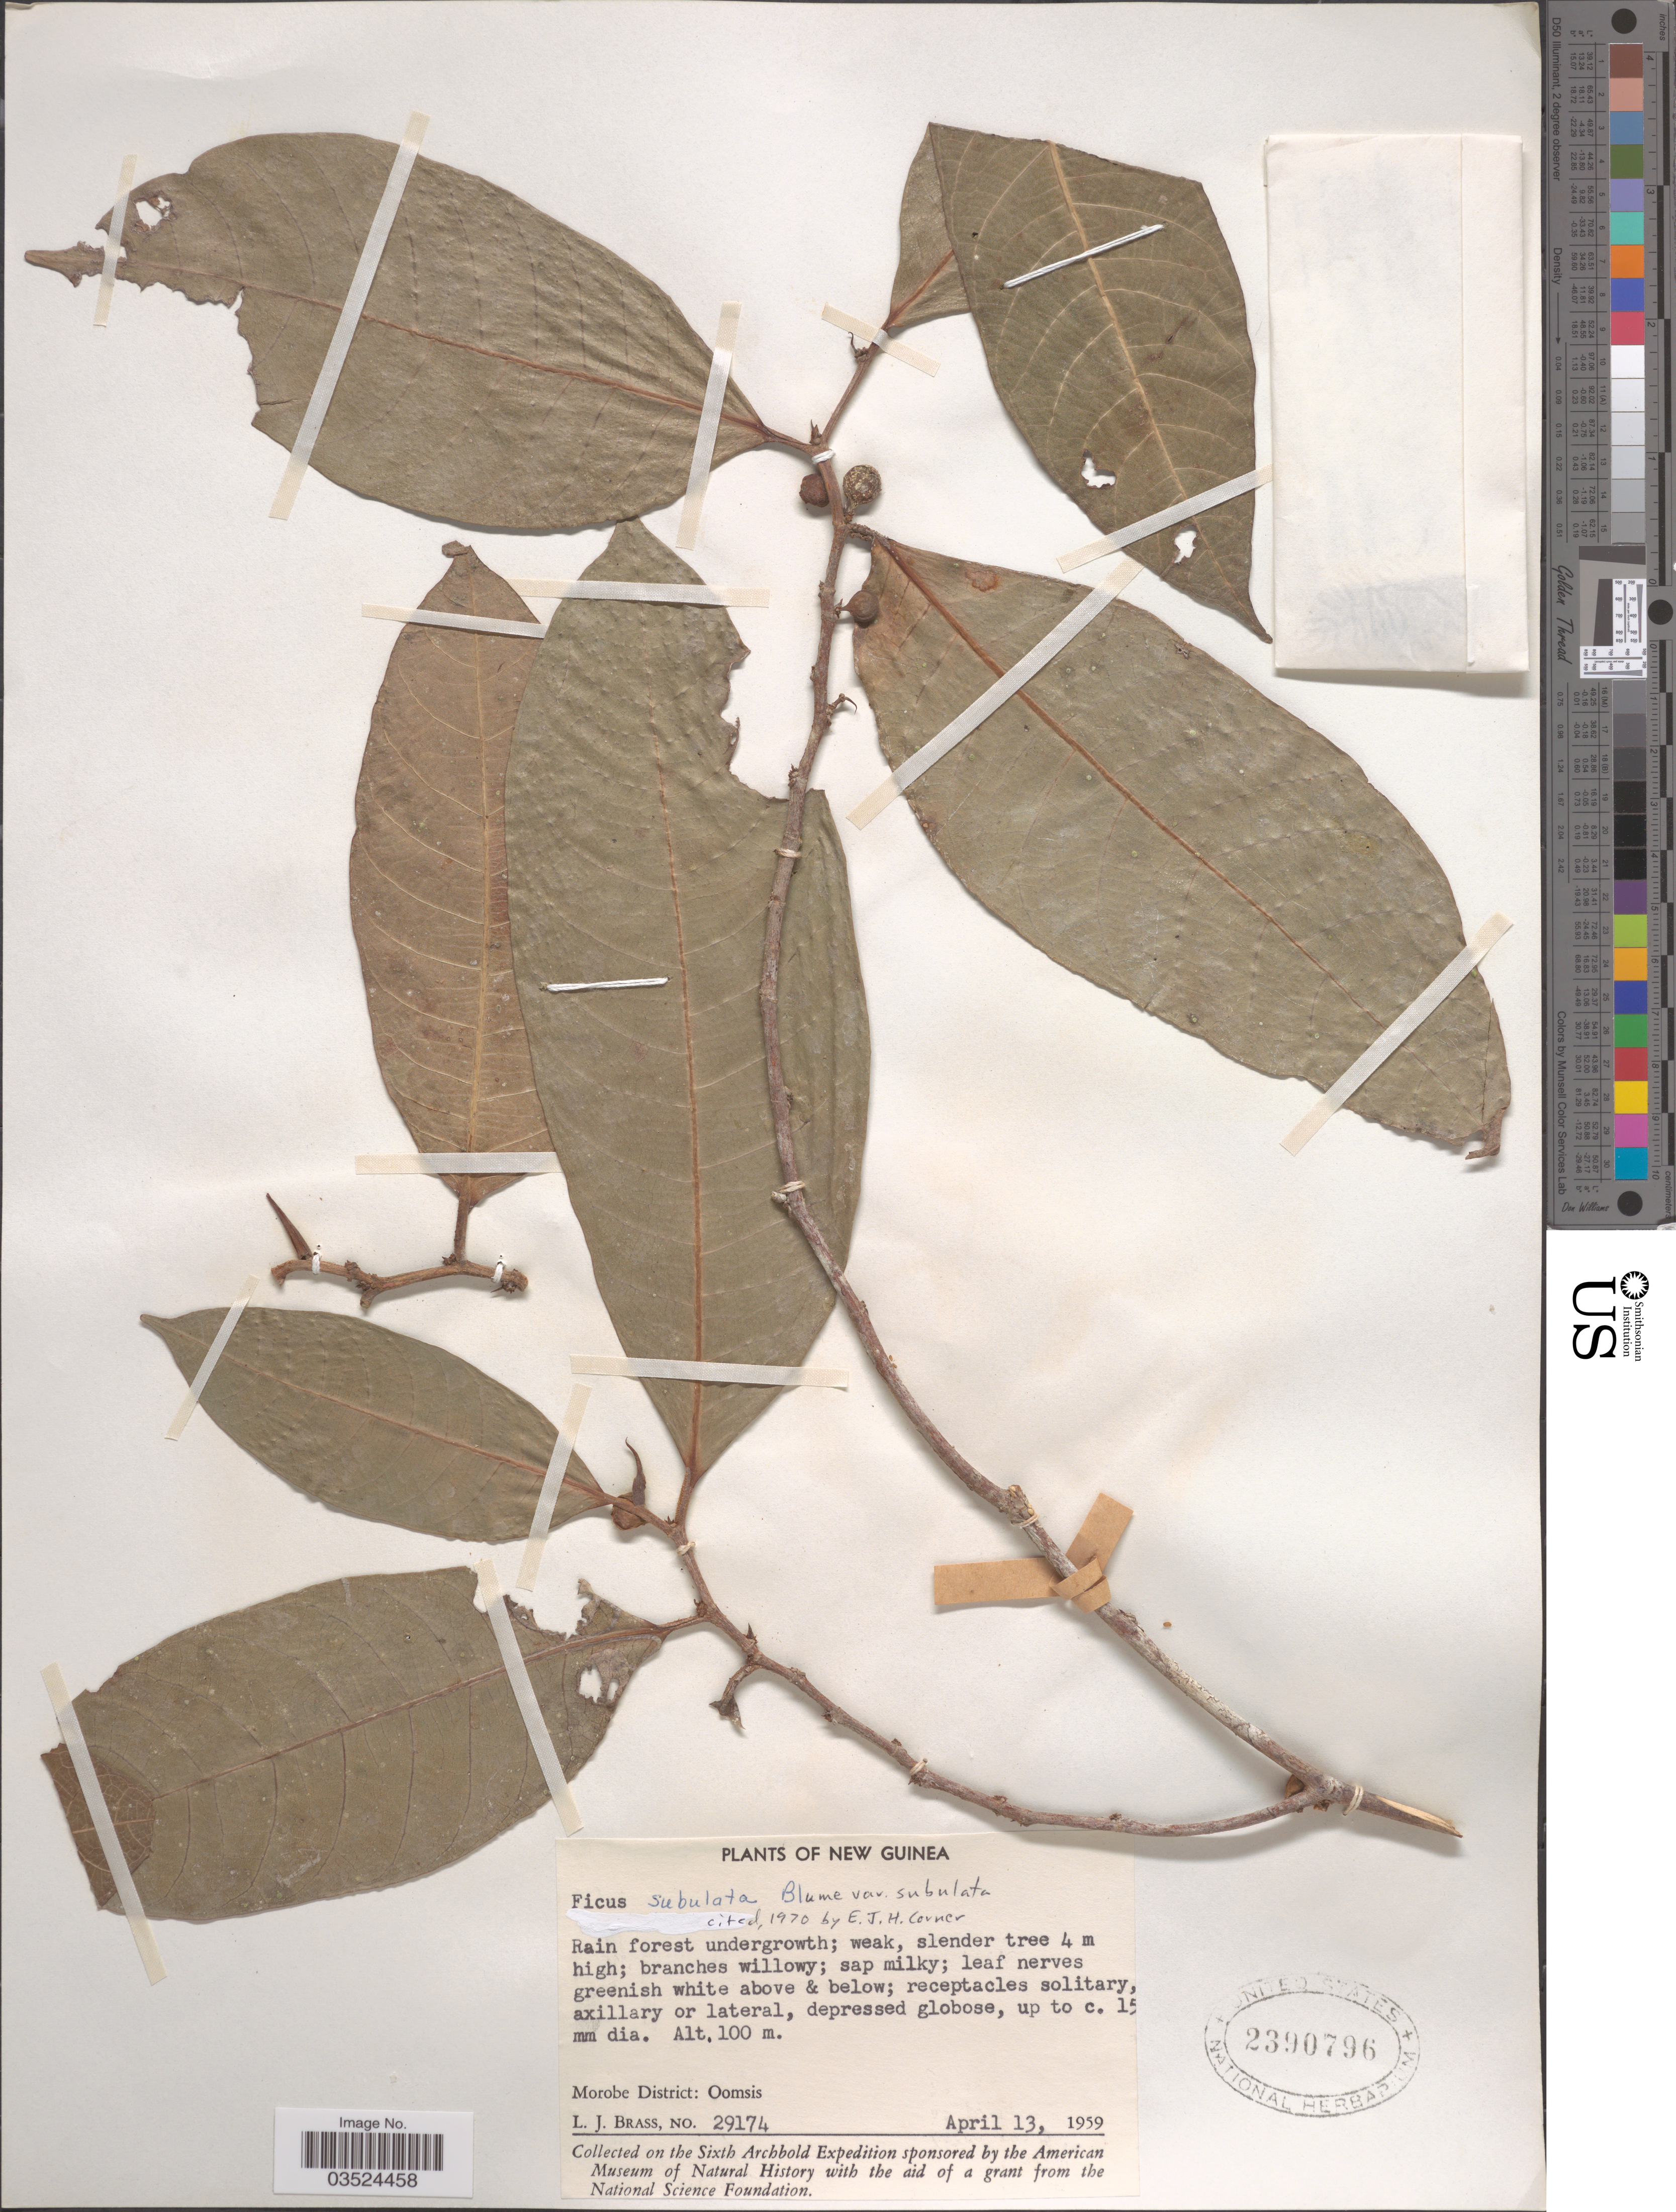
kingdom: Plantae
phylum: Tracheophyta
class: Magnoliopsida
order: Rosales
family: Moraceae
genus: Ficus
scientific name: Ficus subulata var. subulata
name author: Blume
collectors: L. J. Brass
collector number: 29174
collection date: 1959-04-13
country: Papua New Guinea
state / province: Morobe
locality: New Guinea. Morobe District: Oomsis.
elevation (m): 100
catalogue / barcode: US 2390796